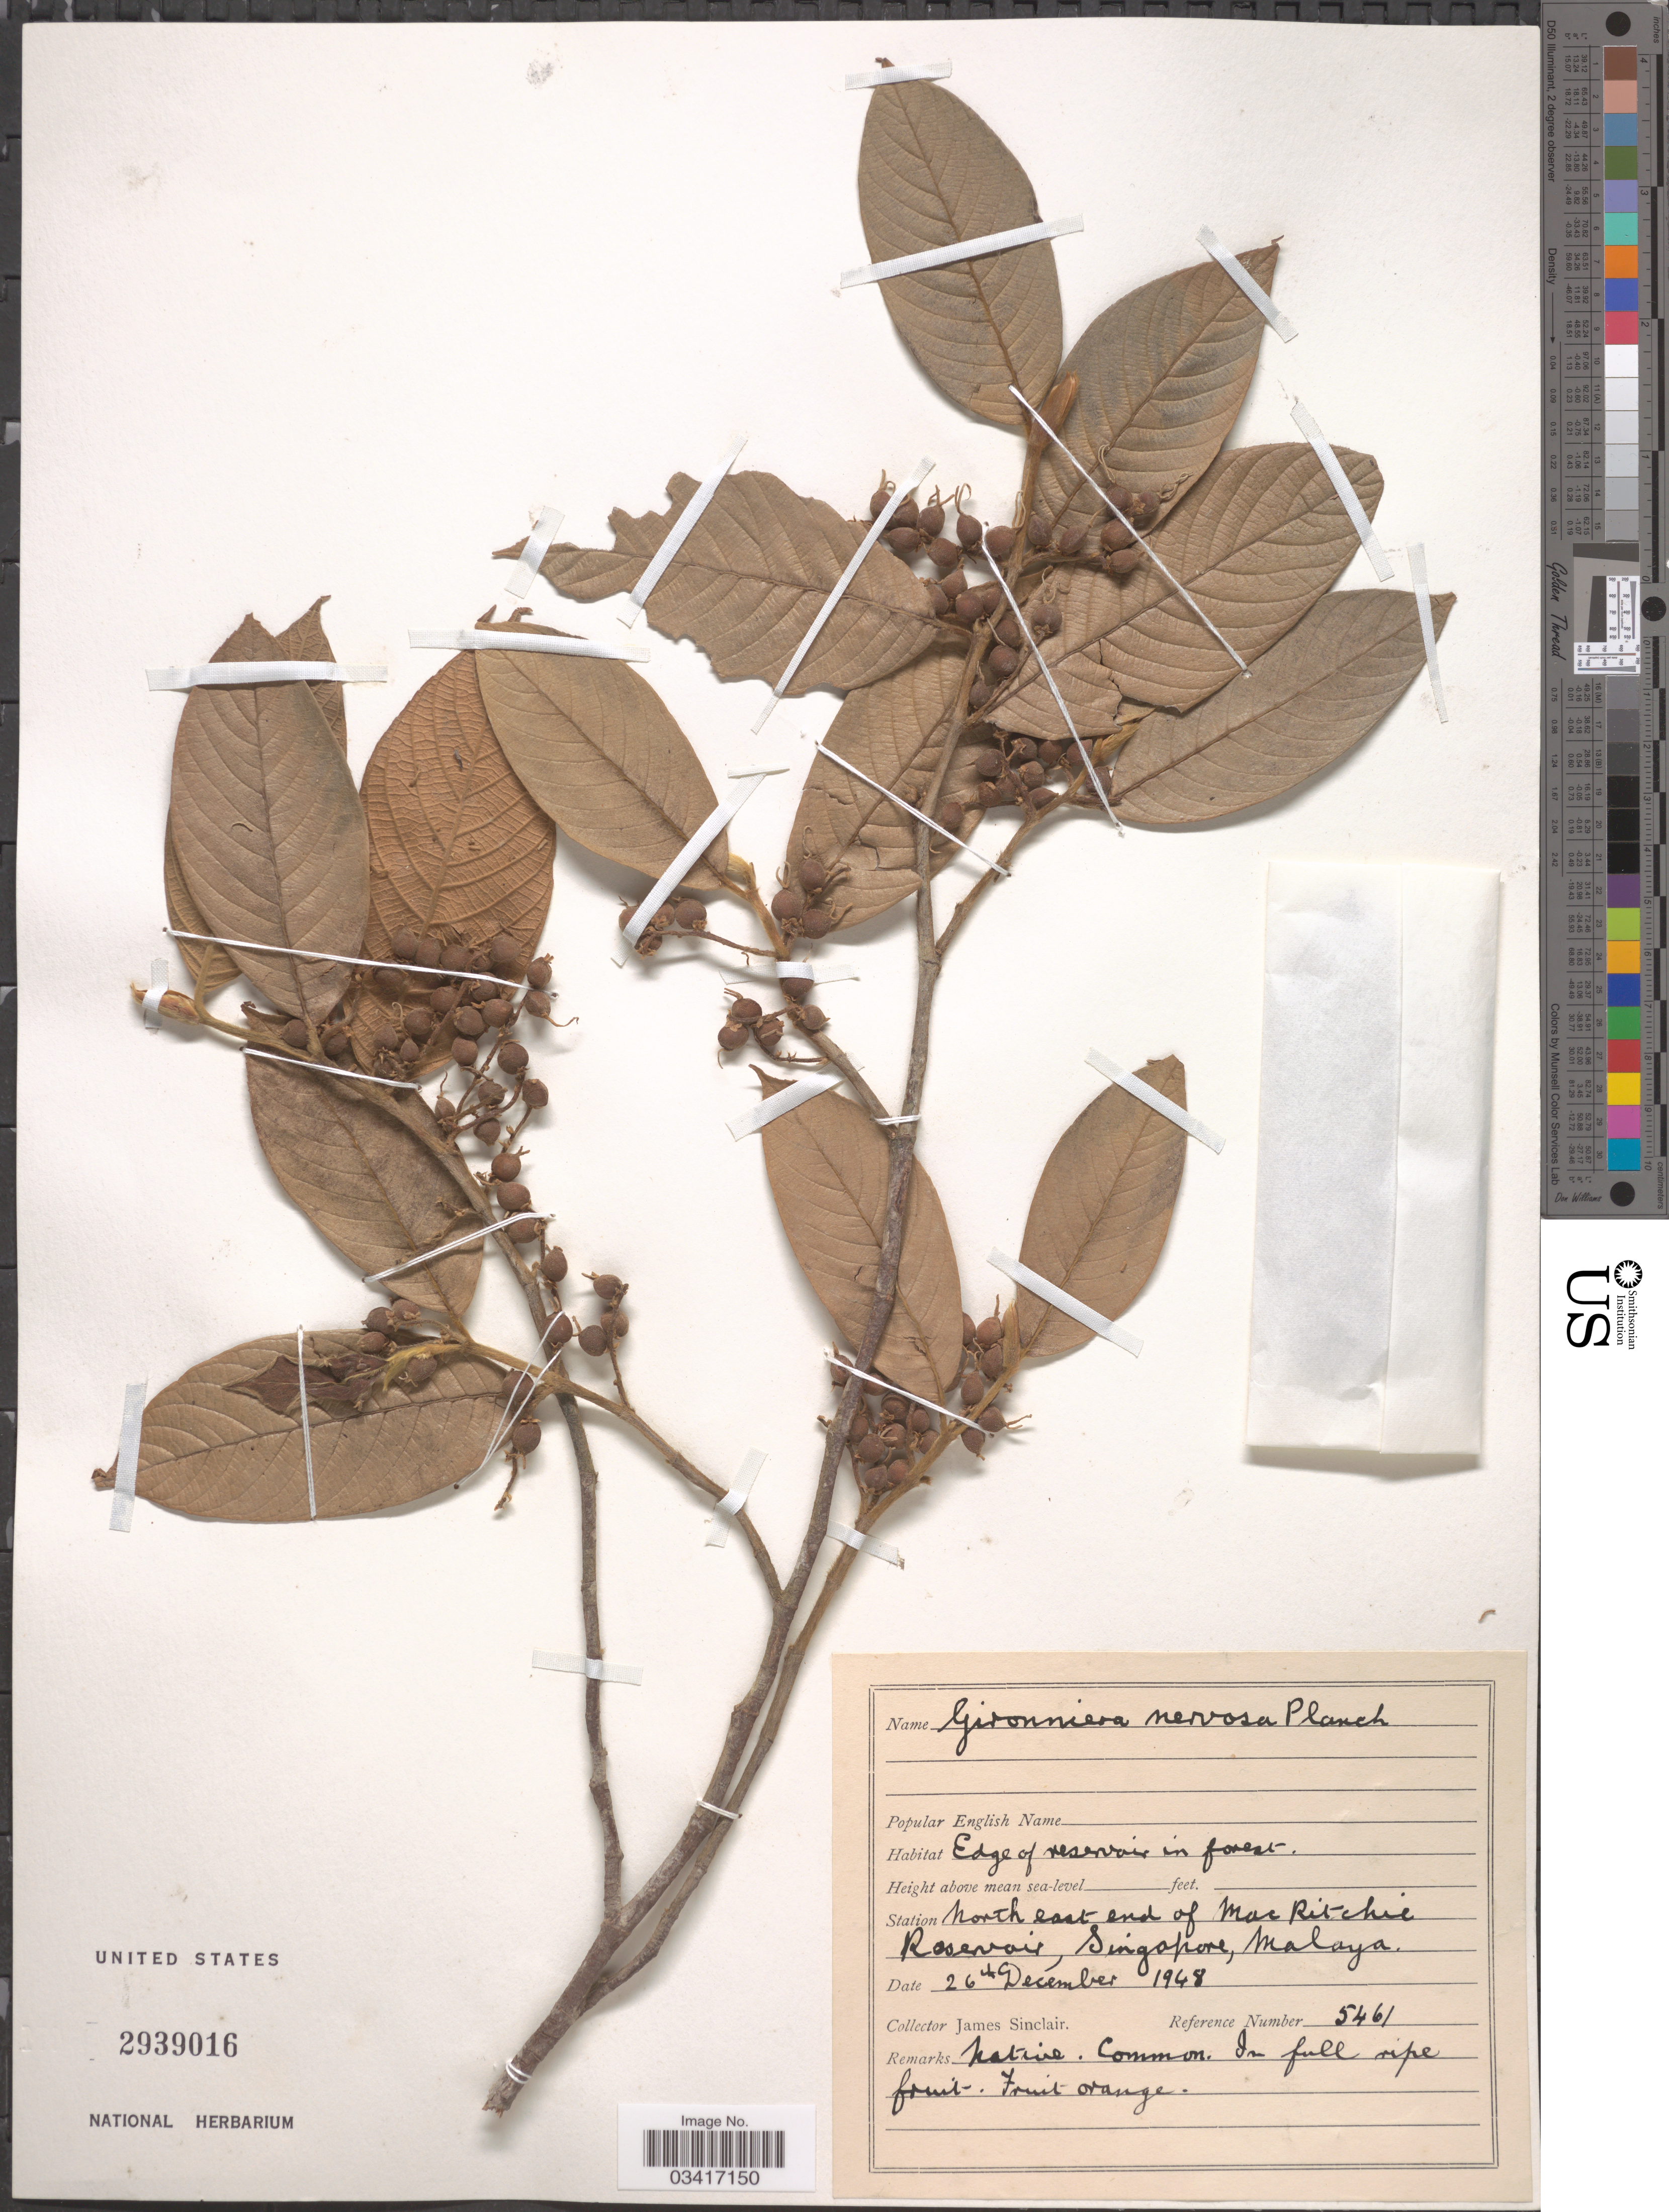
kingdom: Plantae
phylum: Tracheophyta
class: Magnoliopsida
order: Rosales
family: Cannabaceae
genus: Gironniera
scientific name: Gironniera nervosa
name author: Planch.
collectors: J. Sinclair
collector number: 5461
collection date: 1948-12-26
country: Singapore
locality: Station North east end of Mac Ritchie Reservoir, Malaya.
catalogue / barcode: US 2939016